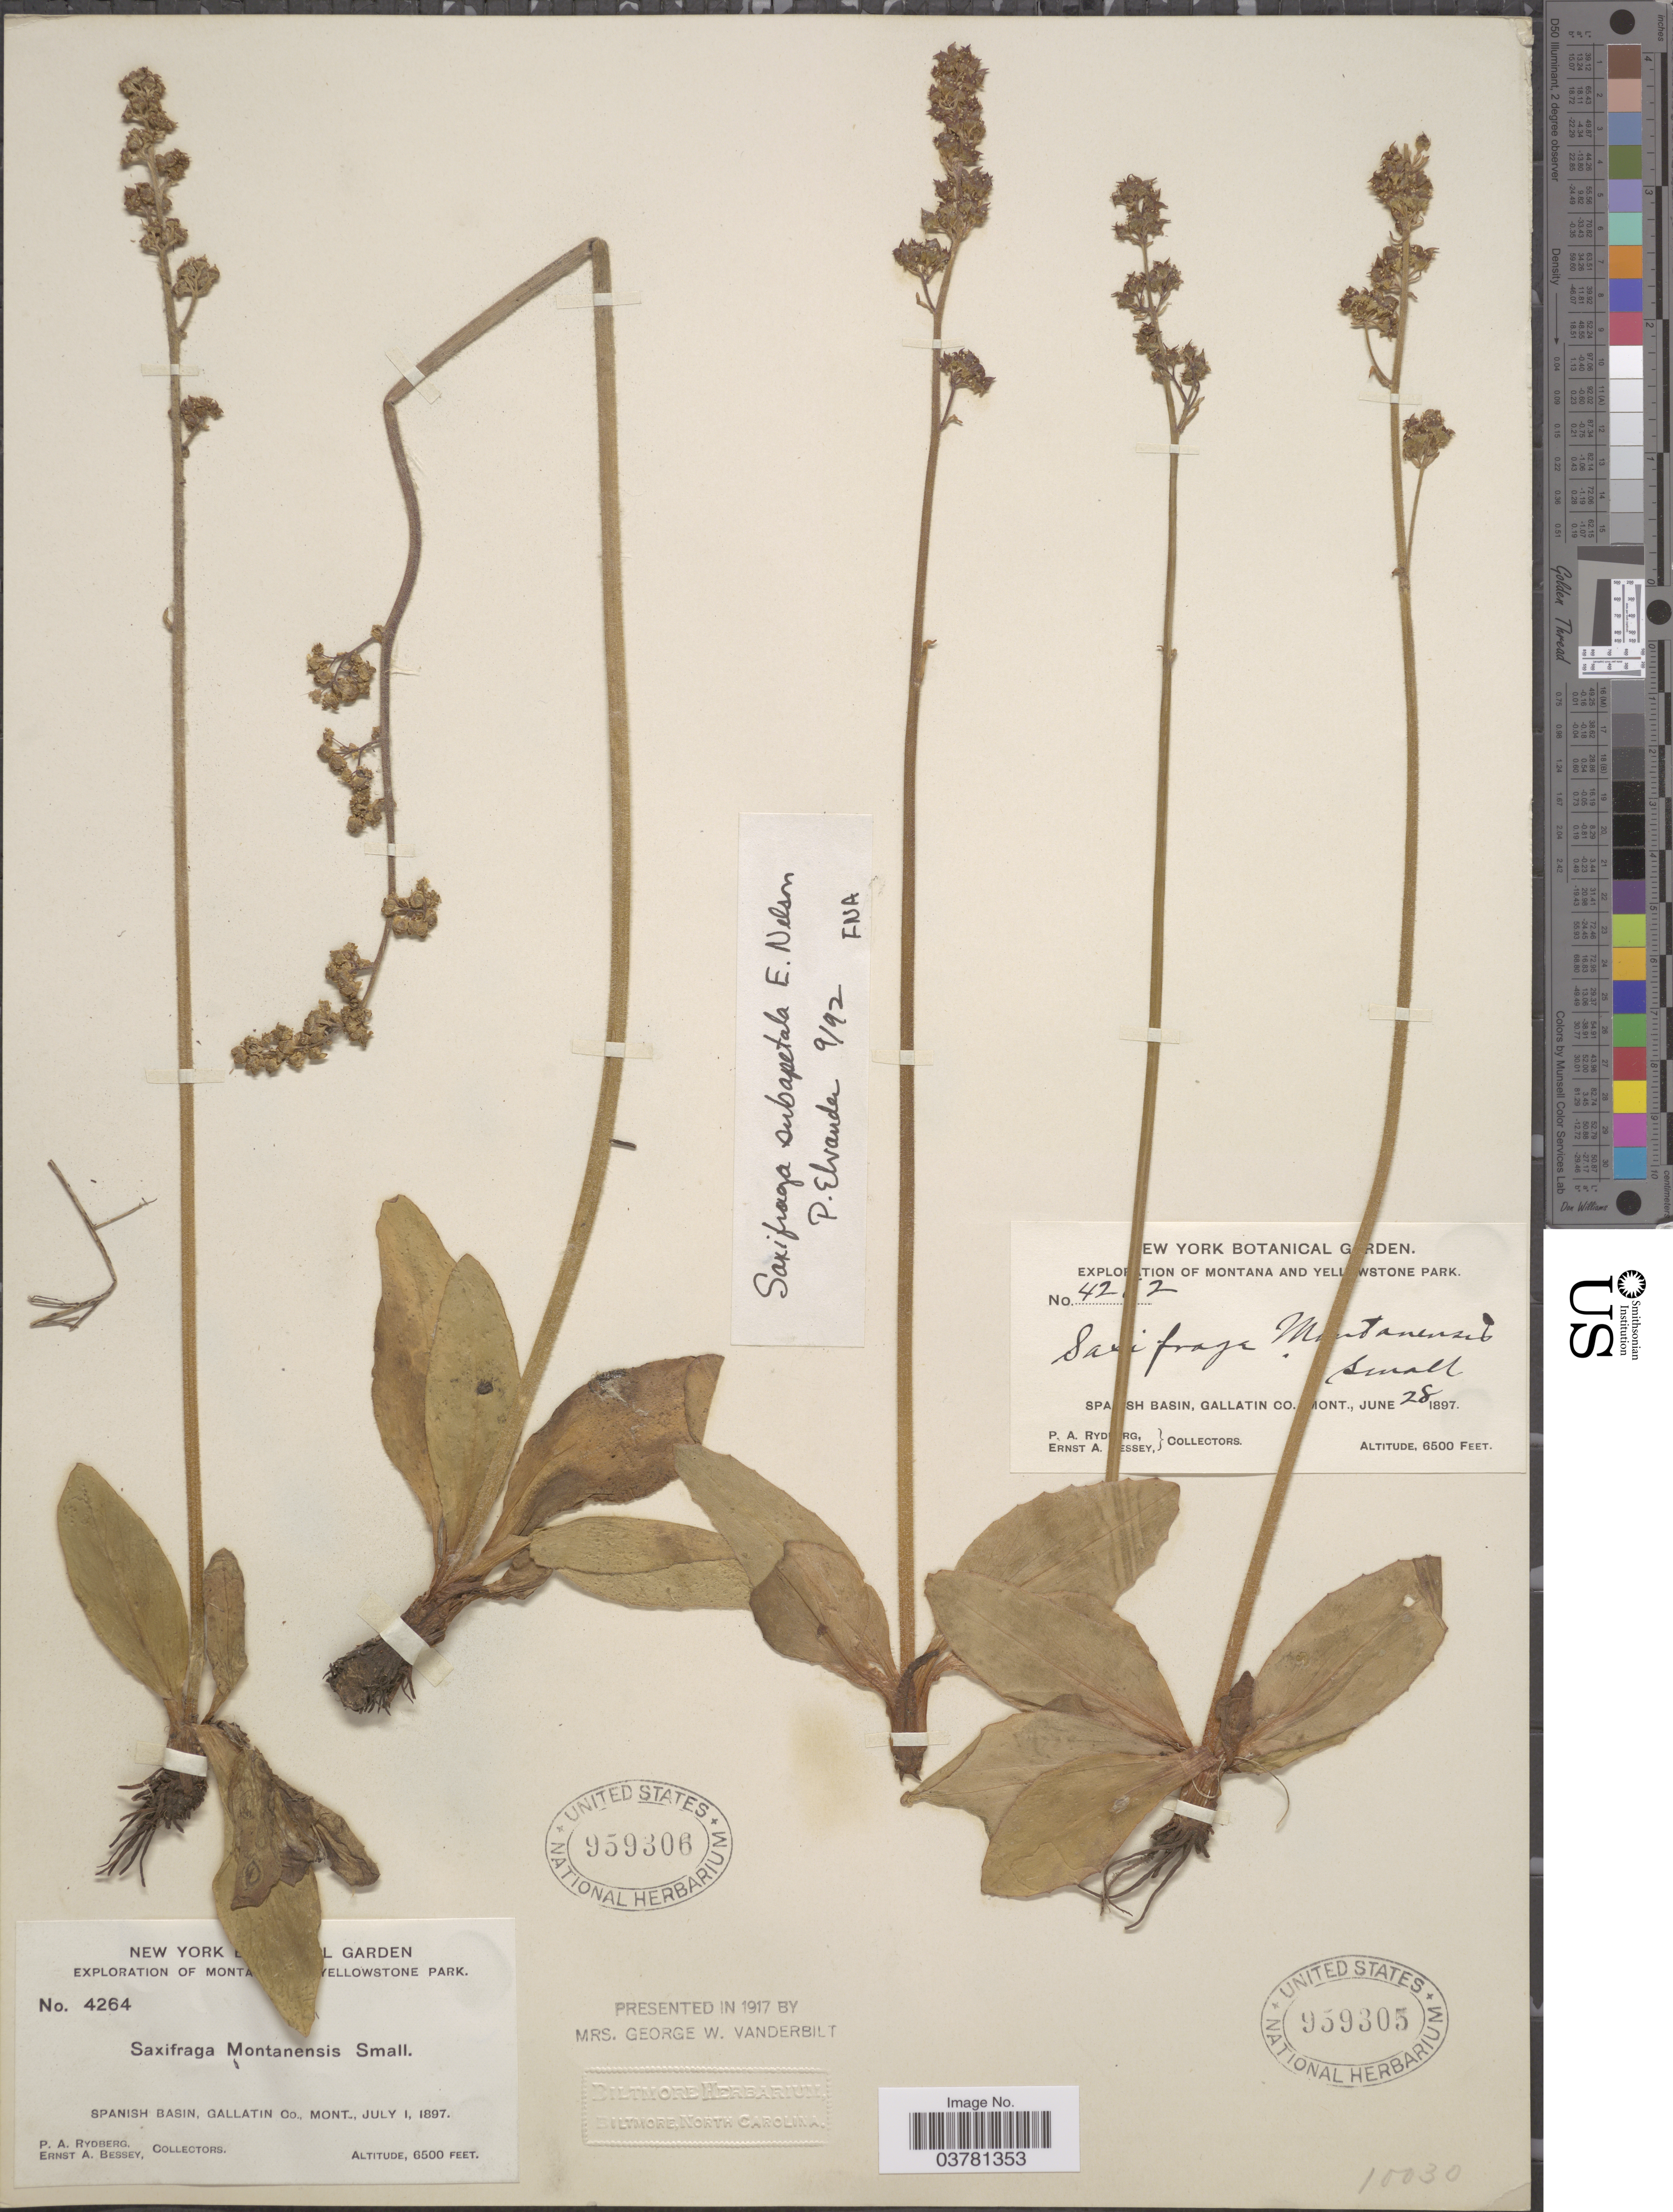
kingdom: Plantae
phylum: Tracheophyta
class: Magnoliopsida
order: Saxifragales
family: Saxifragaceae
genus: Micranthes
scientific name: Micranthes subapetala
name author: (E. Nelson) Small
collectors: P. A. Rydberg & E. A. Bessey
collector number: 4264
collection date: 1897-07-01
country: United States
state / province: Montana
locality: Spanish Basin, Gallatin Co.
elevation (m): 1981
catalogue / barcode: US 959306